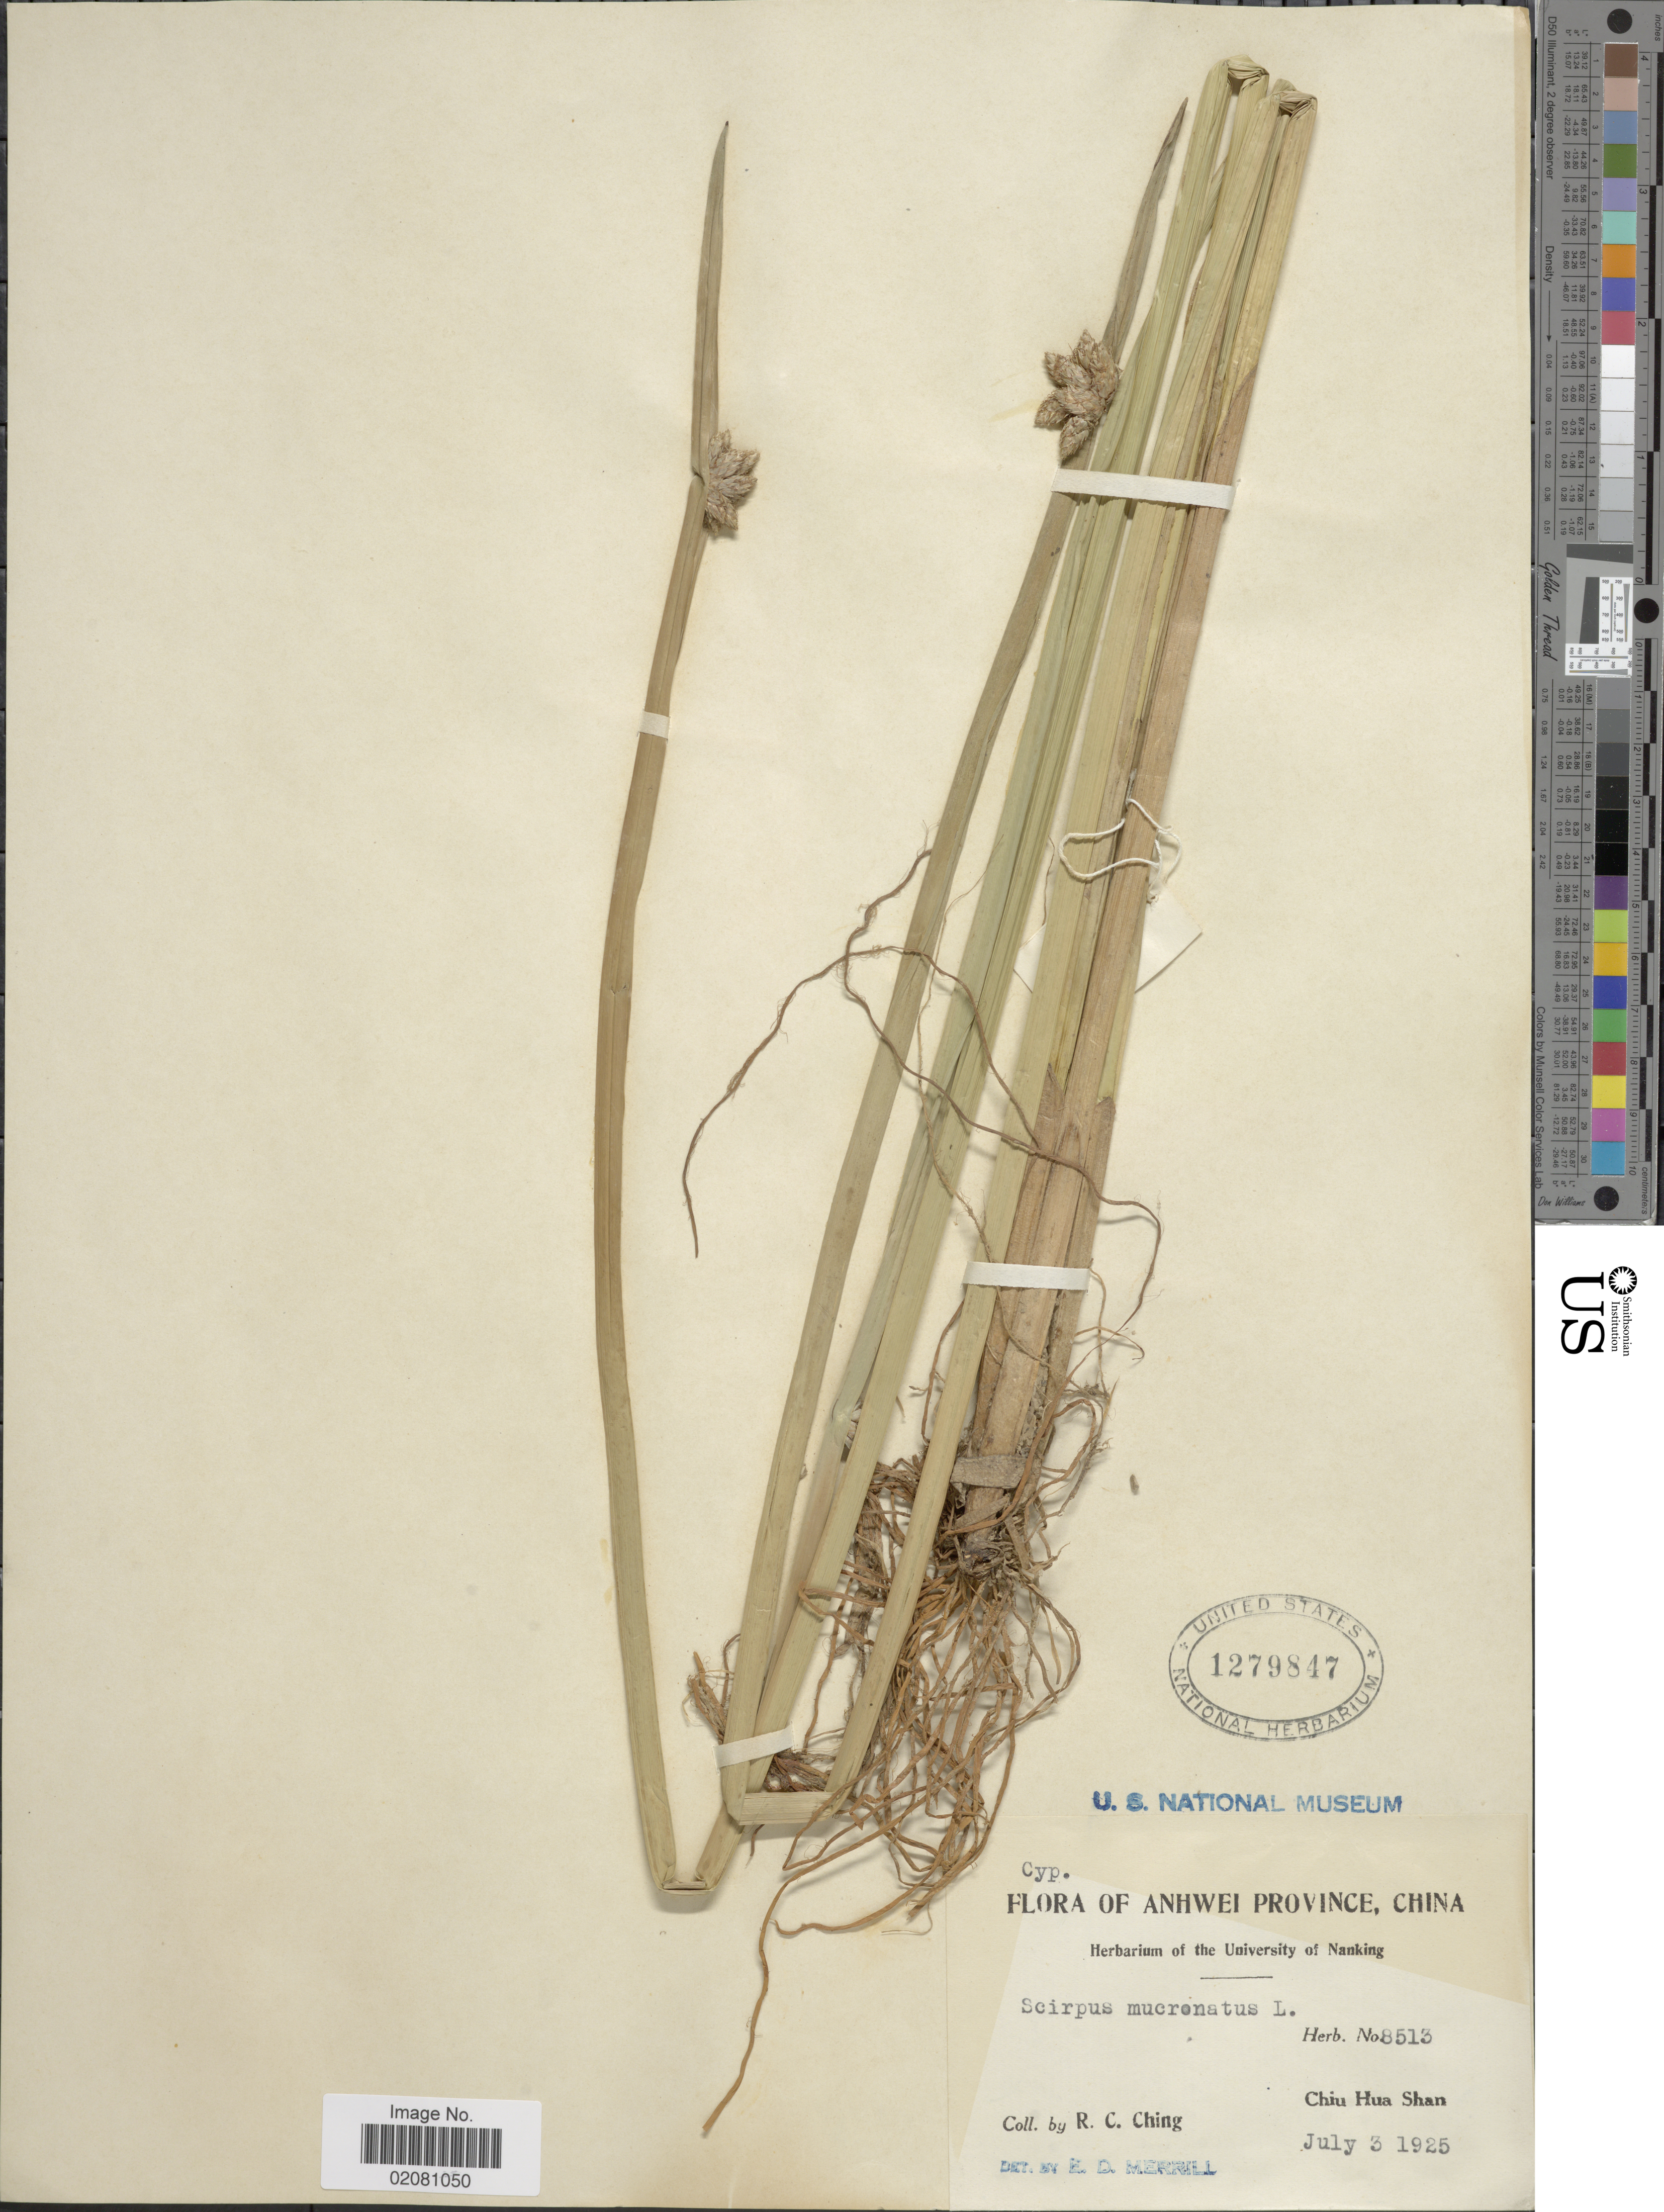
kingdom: Plantae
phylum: Tracheophyta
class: Liliopsida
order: Poales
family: Cyperaceae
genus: Schoenoplectus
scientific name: Schoenoplectus mucronatus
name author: (L.) Palla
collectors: R. C. Ching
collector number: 8513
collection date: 1925-07-03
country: China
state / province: Anhui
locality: Anhwei Province, China. Chiu Hua Shan.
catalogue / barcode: US 1279847